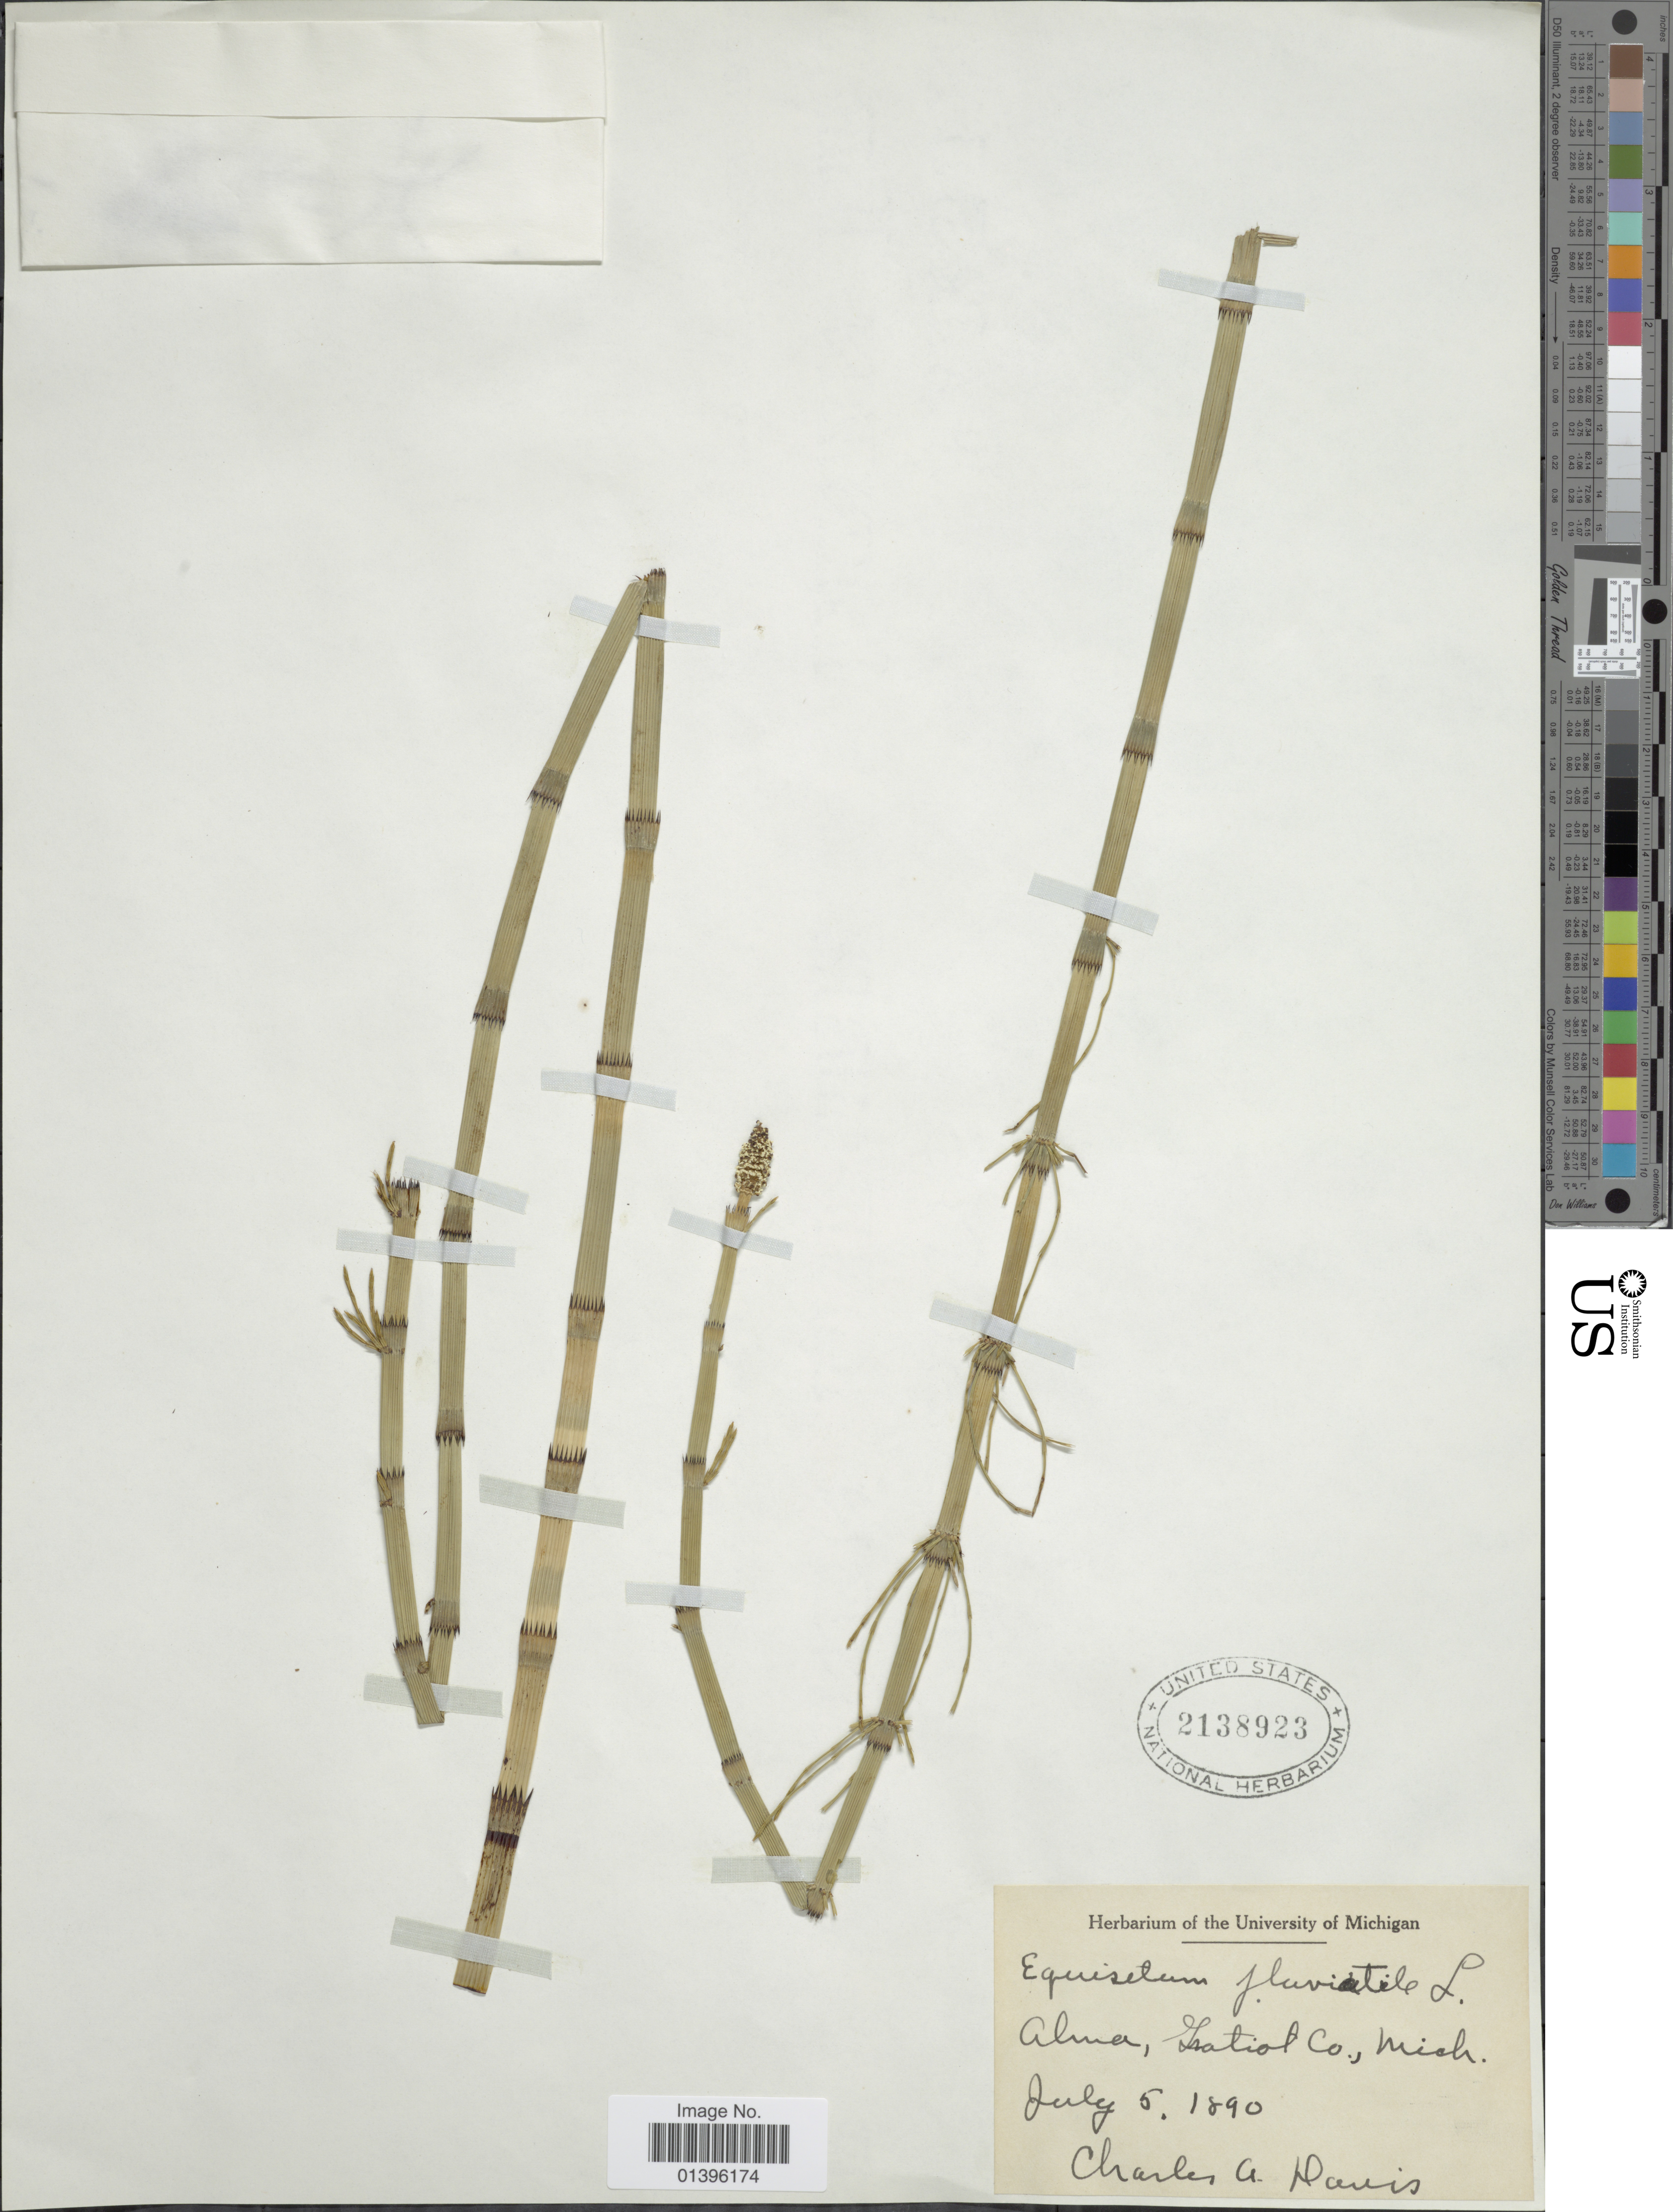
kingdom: Plantae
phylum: Tracheophyta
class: Polypodiopsida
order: Equisetales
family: Equisetaceae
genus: Equisetum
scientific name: Equisetum fluviatile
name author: L.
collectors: C. Davis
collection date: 1890-07-05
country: United States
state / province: Michigan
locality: Alma, Gratiot Co.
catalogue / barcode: US 2138923